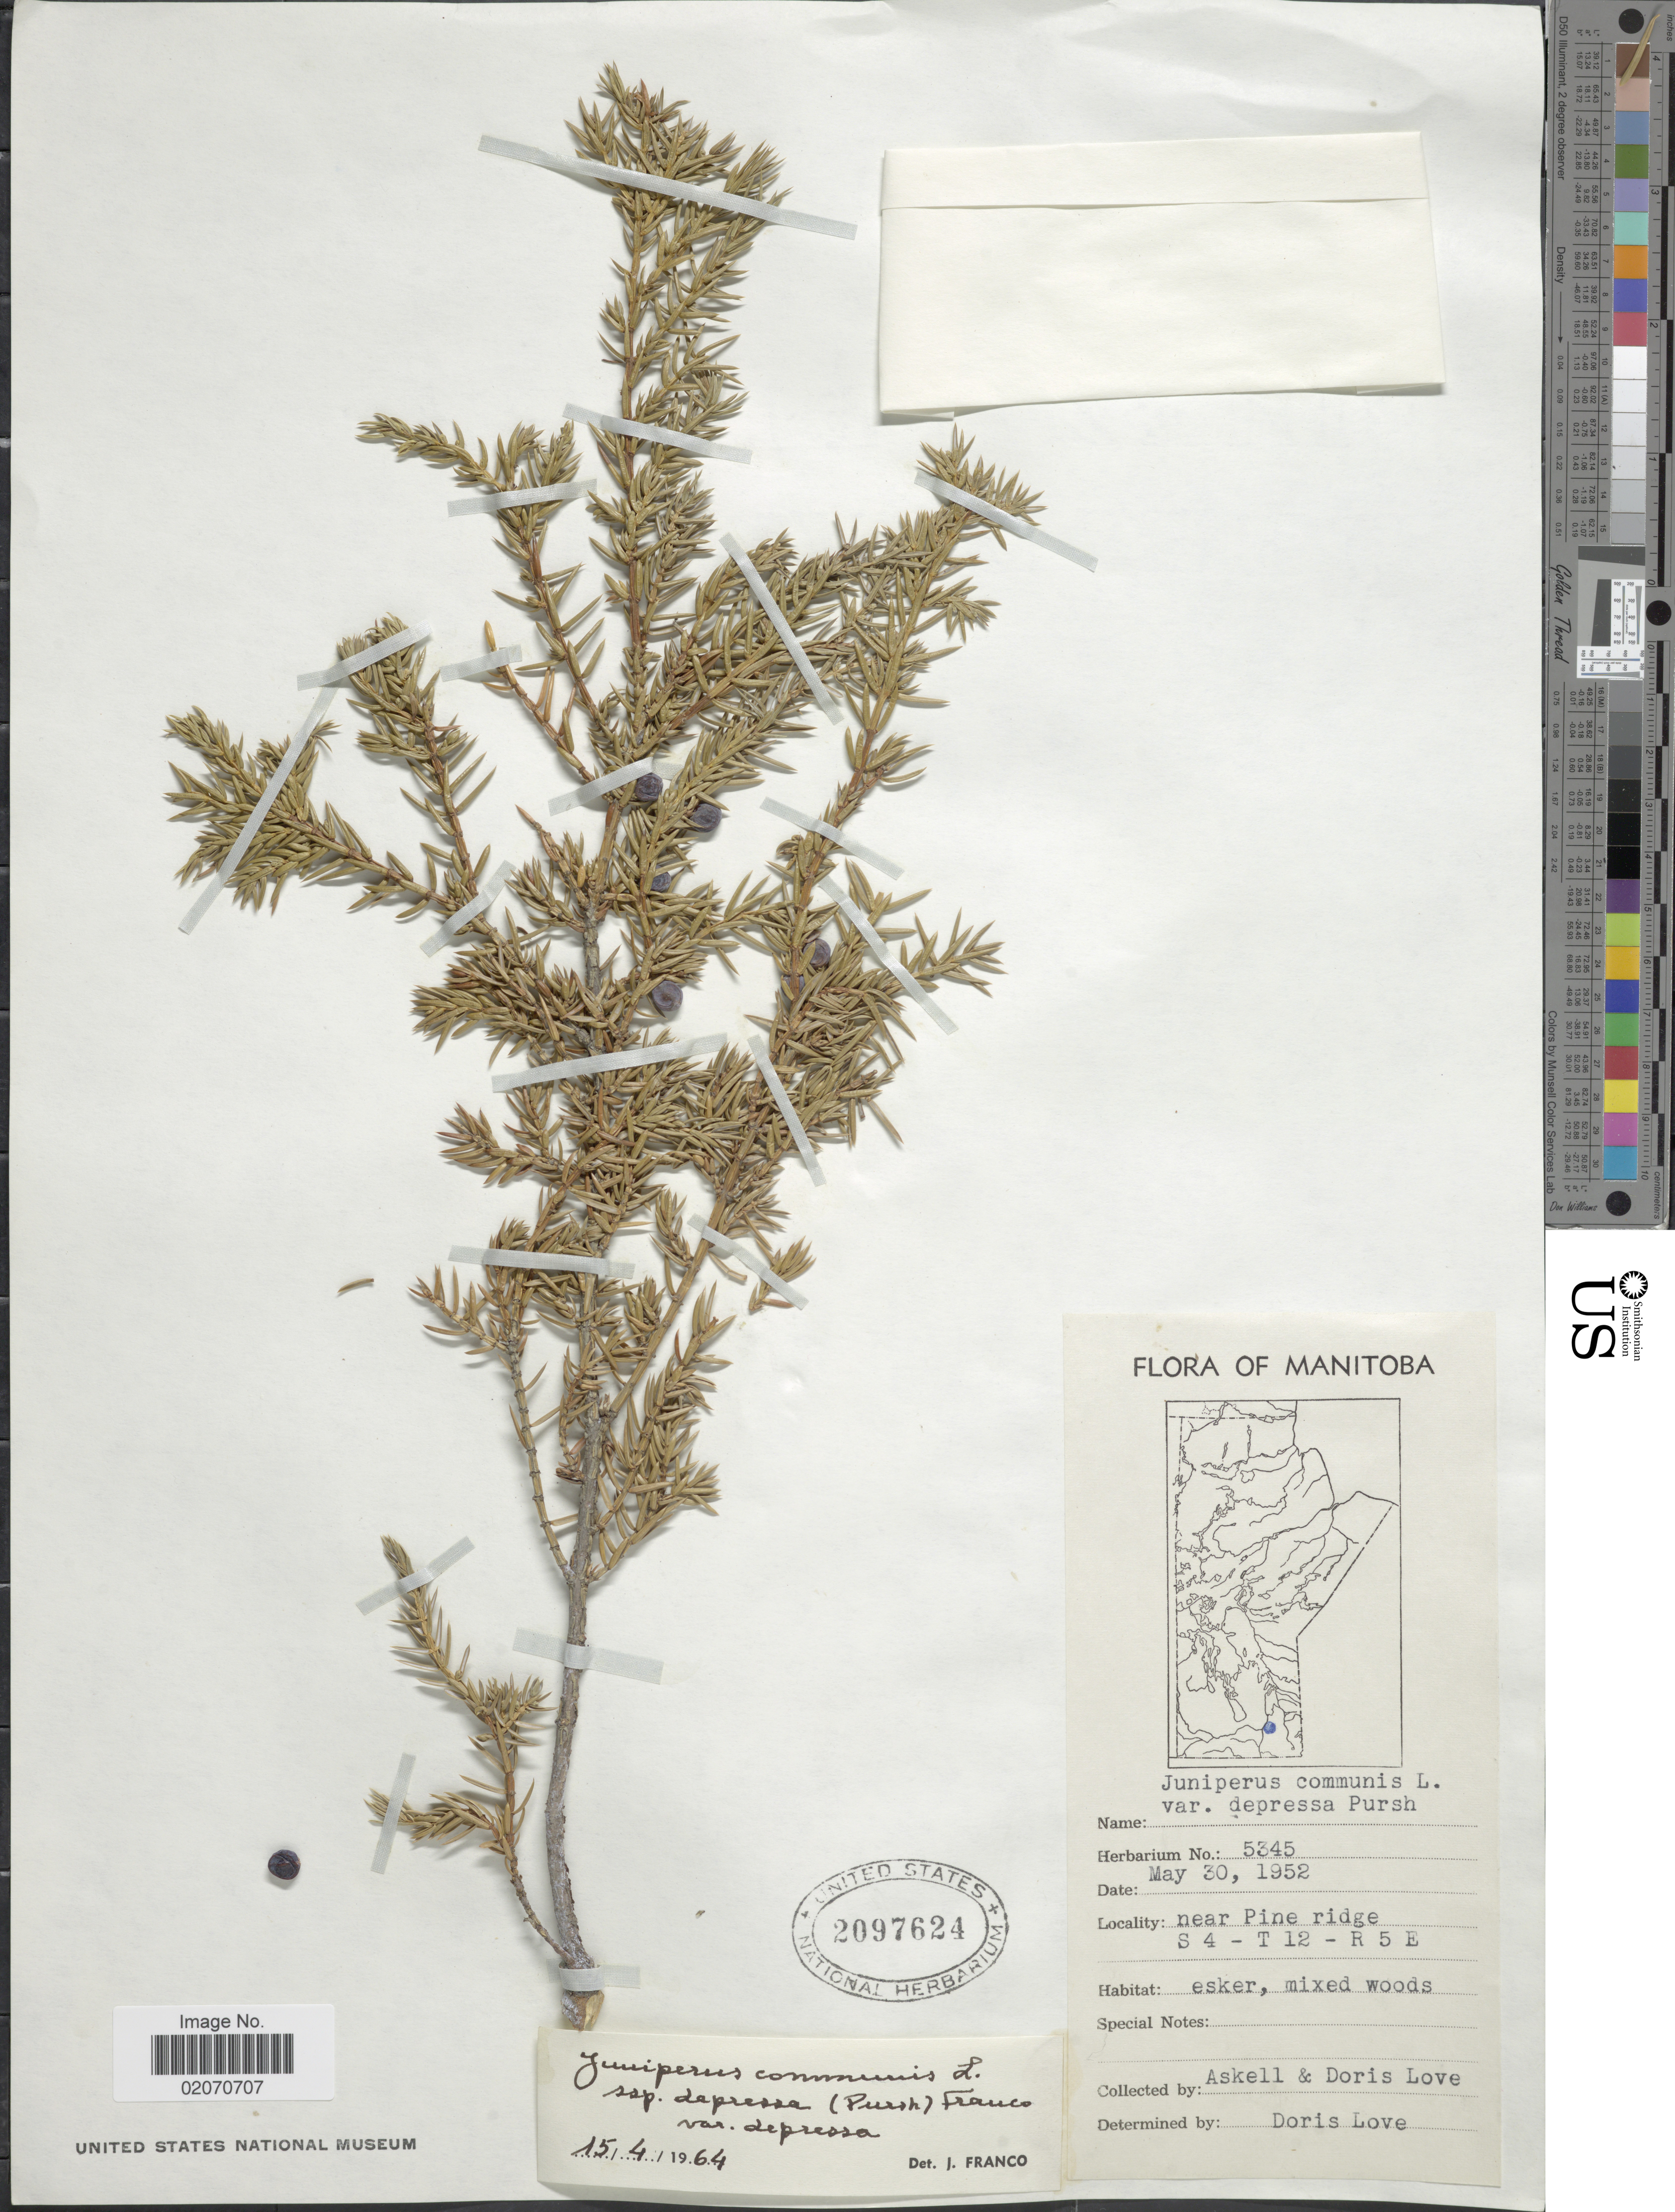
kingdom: Plantae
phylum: Tracheophyta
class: Pinopsida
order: Pinales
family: Cupressaceae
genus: Juniperus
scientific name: Juniperus communis var. depressa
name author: Pursh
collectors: Á. Löve & D. Löve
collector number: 5345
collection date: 1952-05-30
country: Canada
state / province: Manitoba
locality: Near Pine Ridge, S 4 - T 12 - R 5 E.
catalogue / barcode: US 2097624